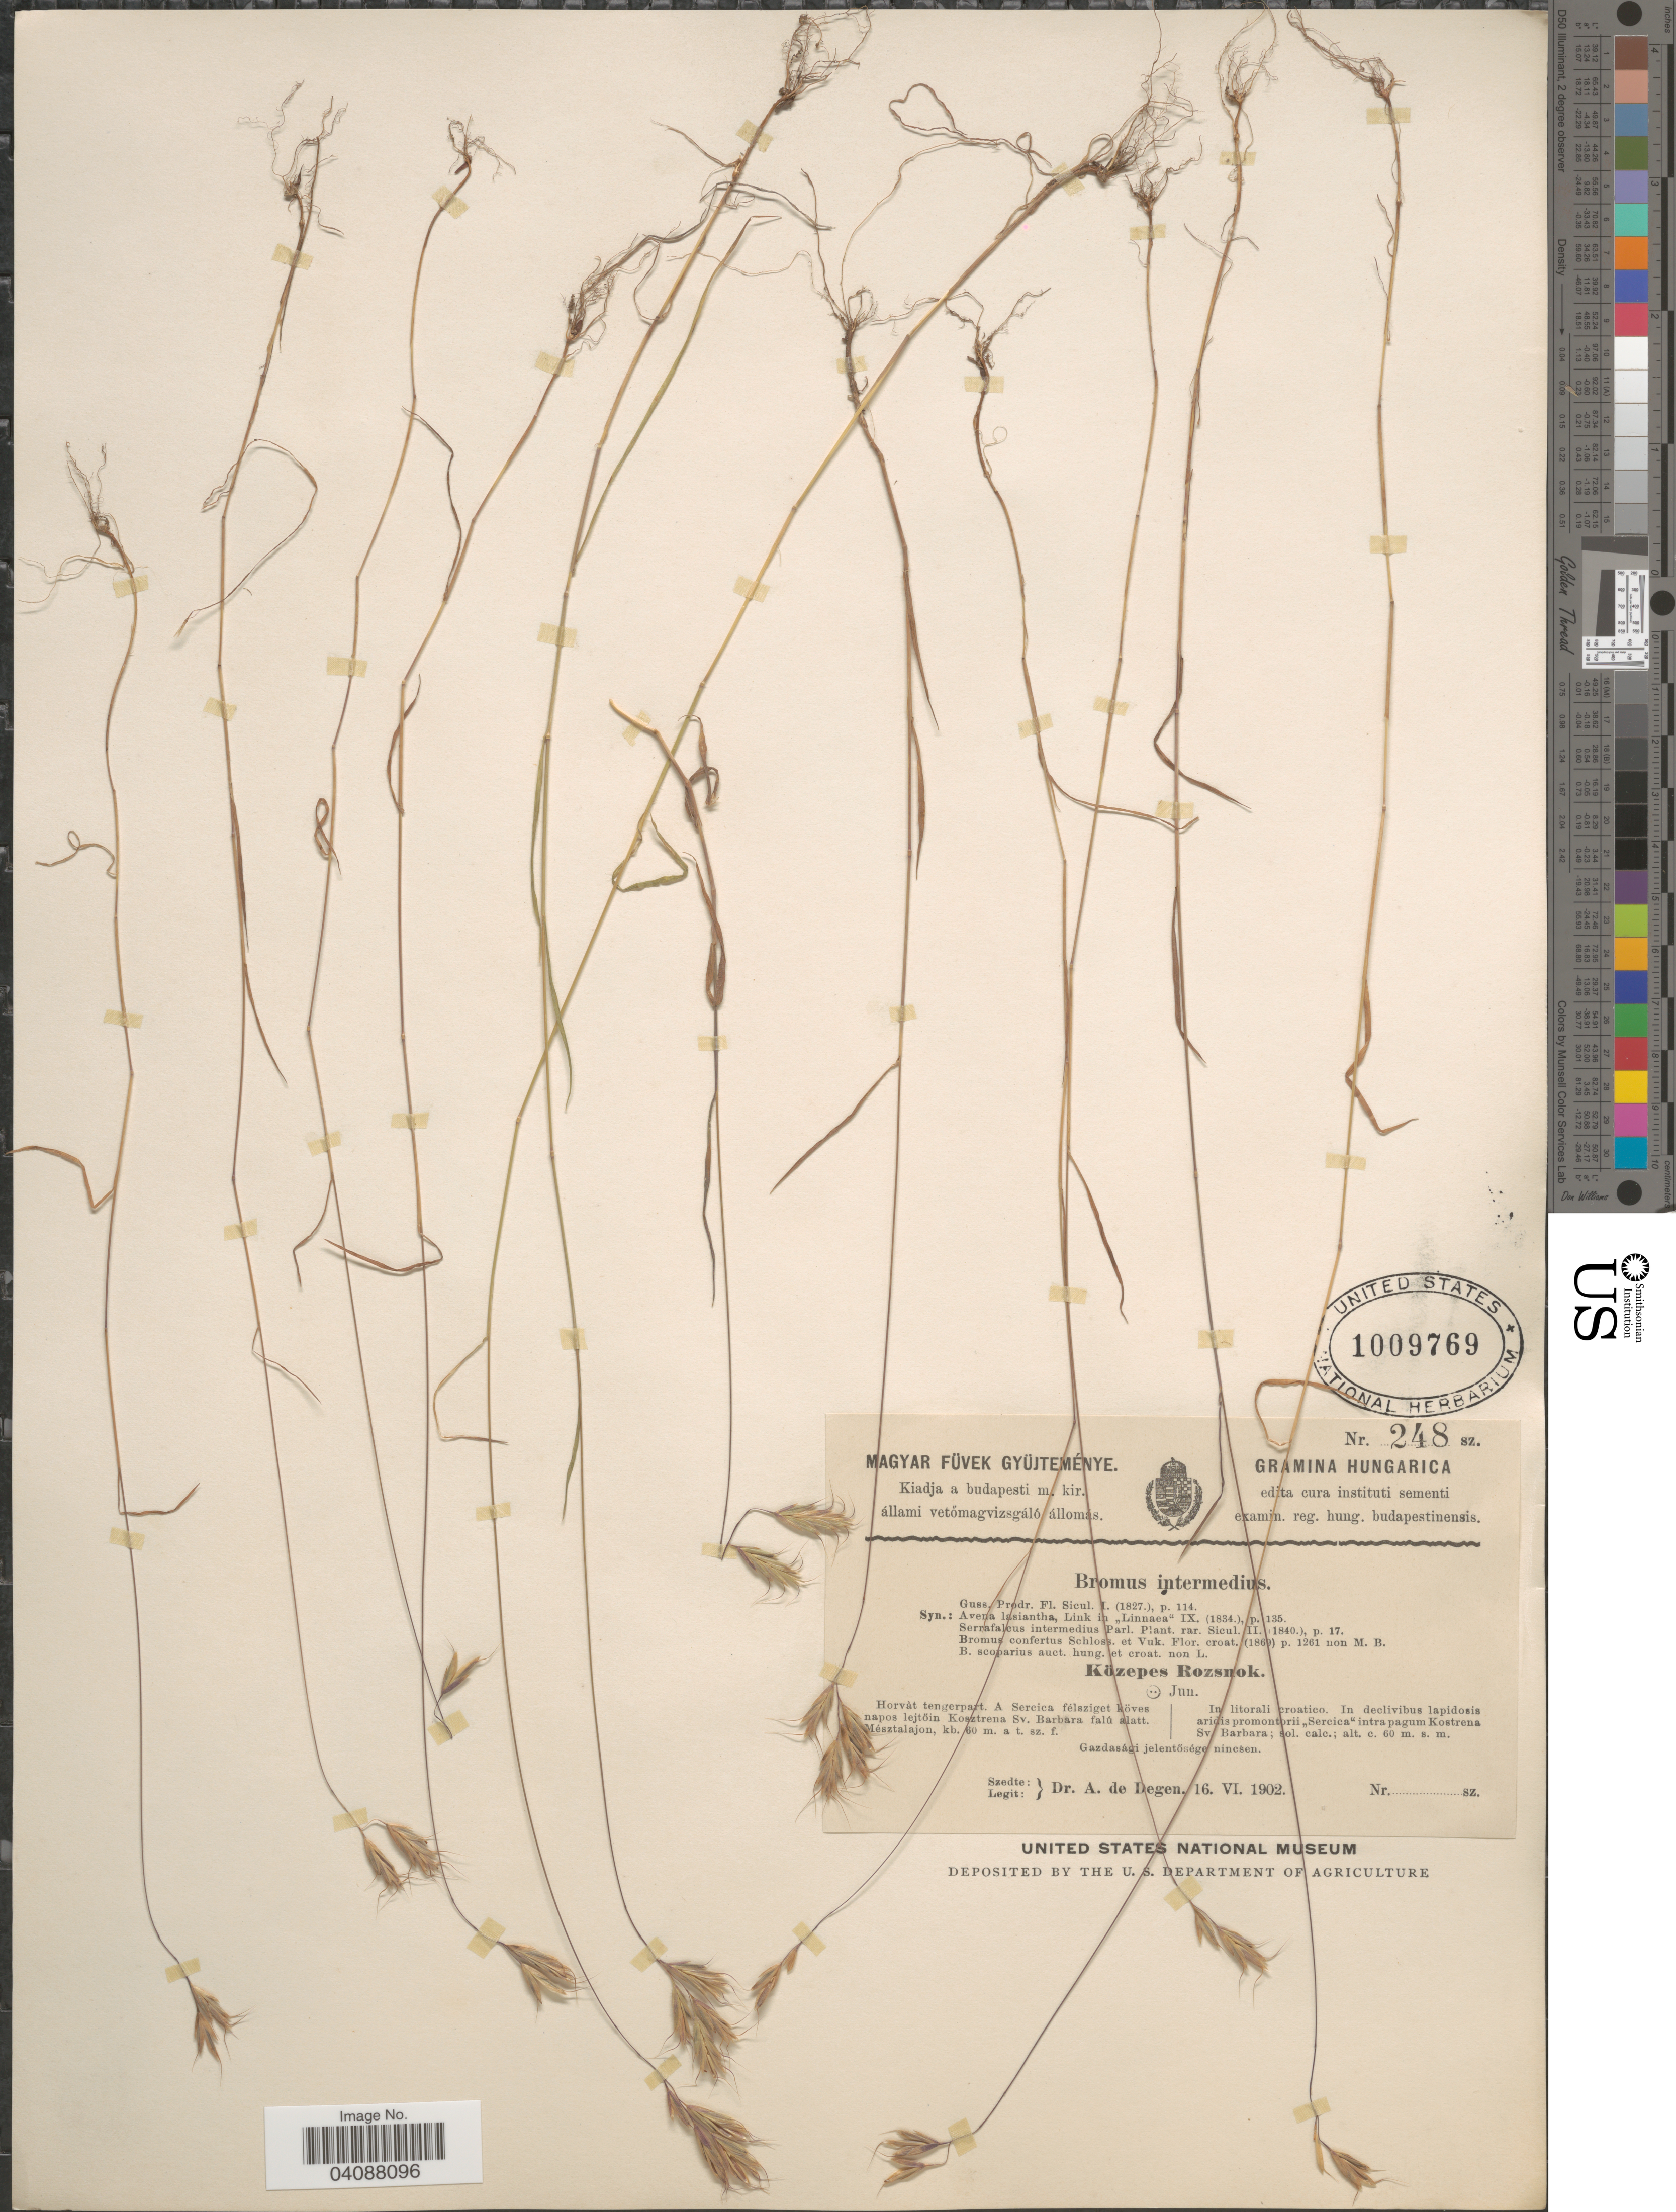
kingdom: Plantae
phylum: Tracheophyta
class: Liliopsida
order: Poales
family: Poaceae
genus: Bromus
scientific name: Bromus intermedius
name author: Gussone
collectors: A. Degen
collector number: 248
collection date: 1902-06-16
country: Croatia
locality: In litorali croatico. In declivibus lapidosis ari [illegible text]is promontorii "Sercica" intra pagum Kostrena Sv Barbara.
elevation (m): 60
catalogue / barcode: US 1009769